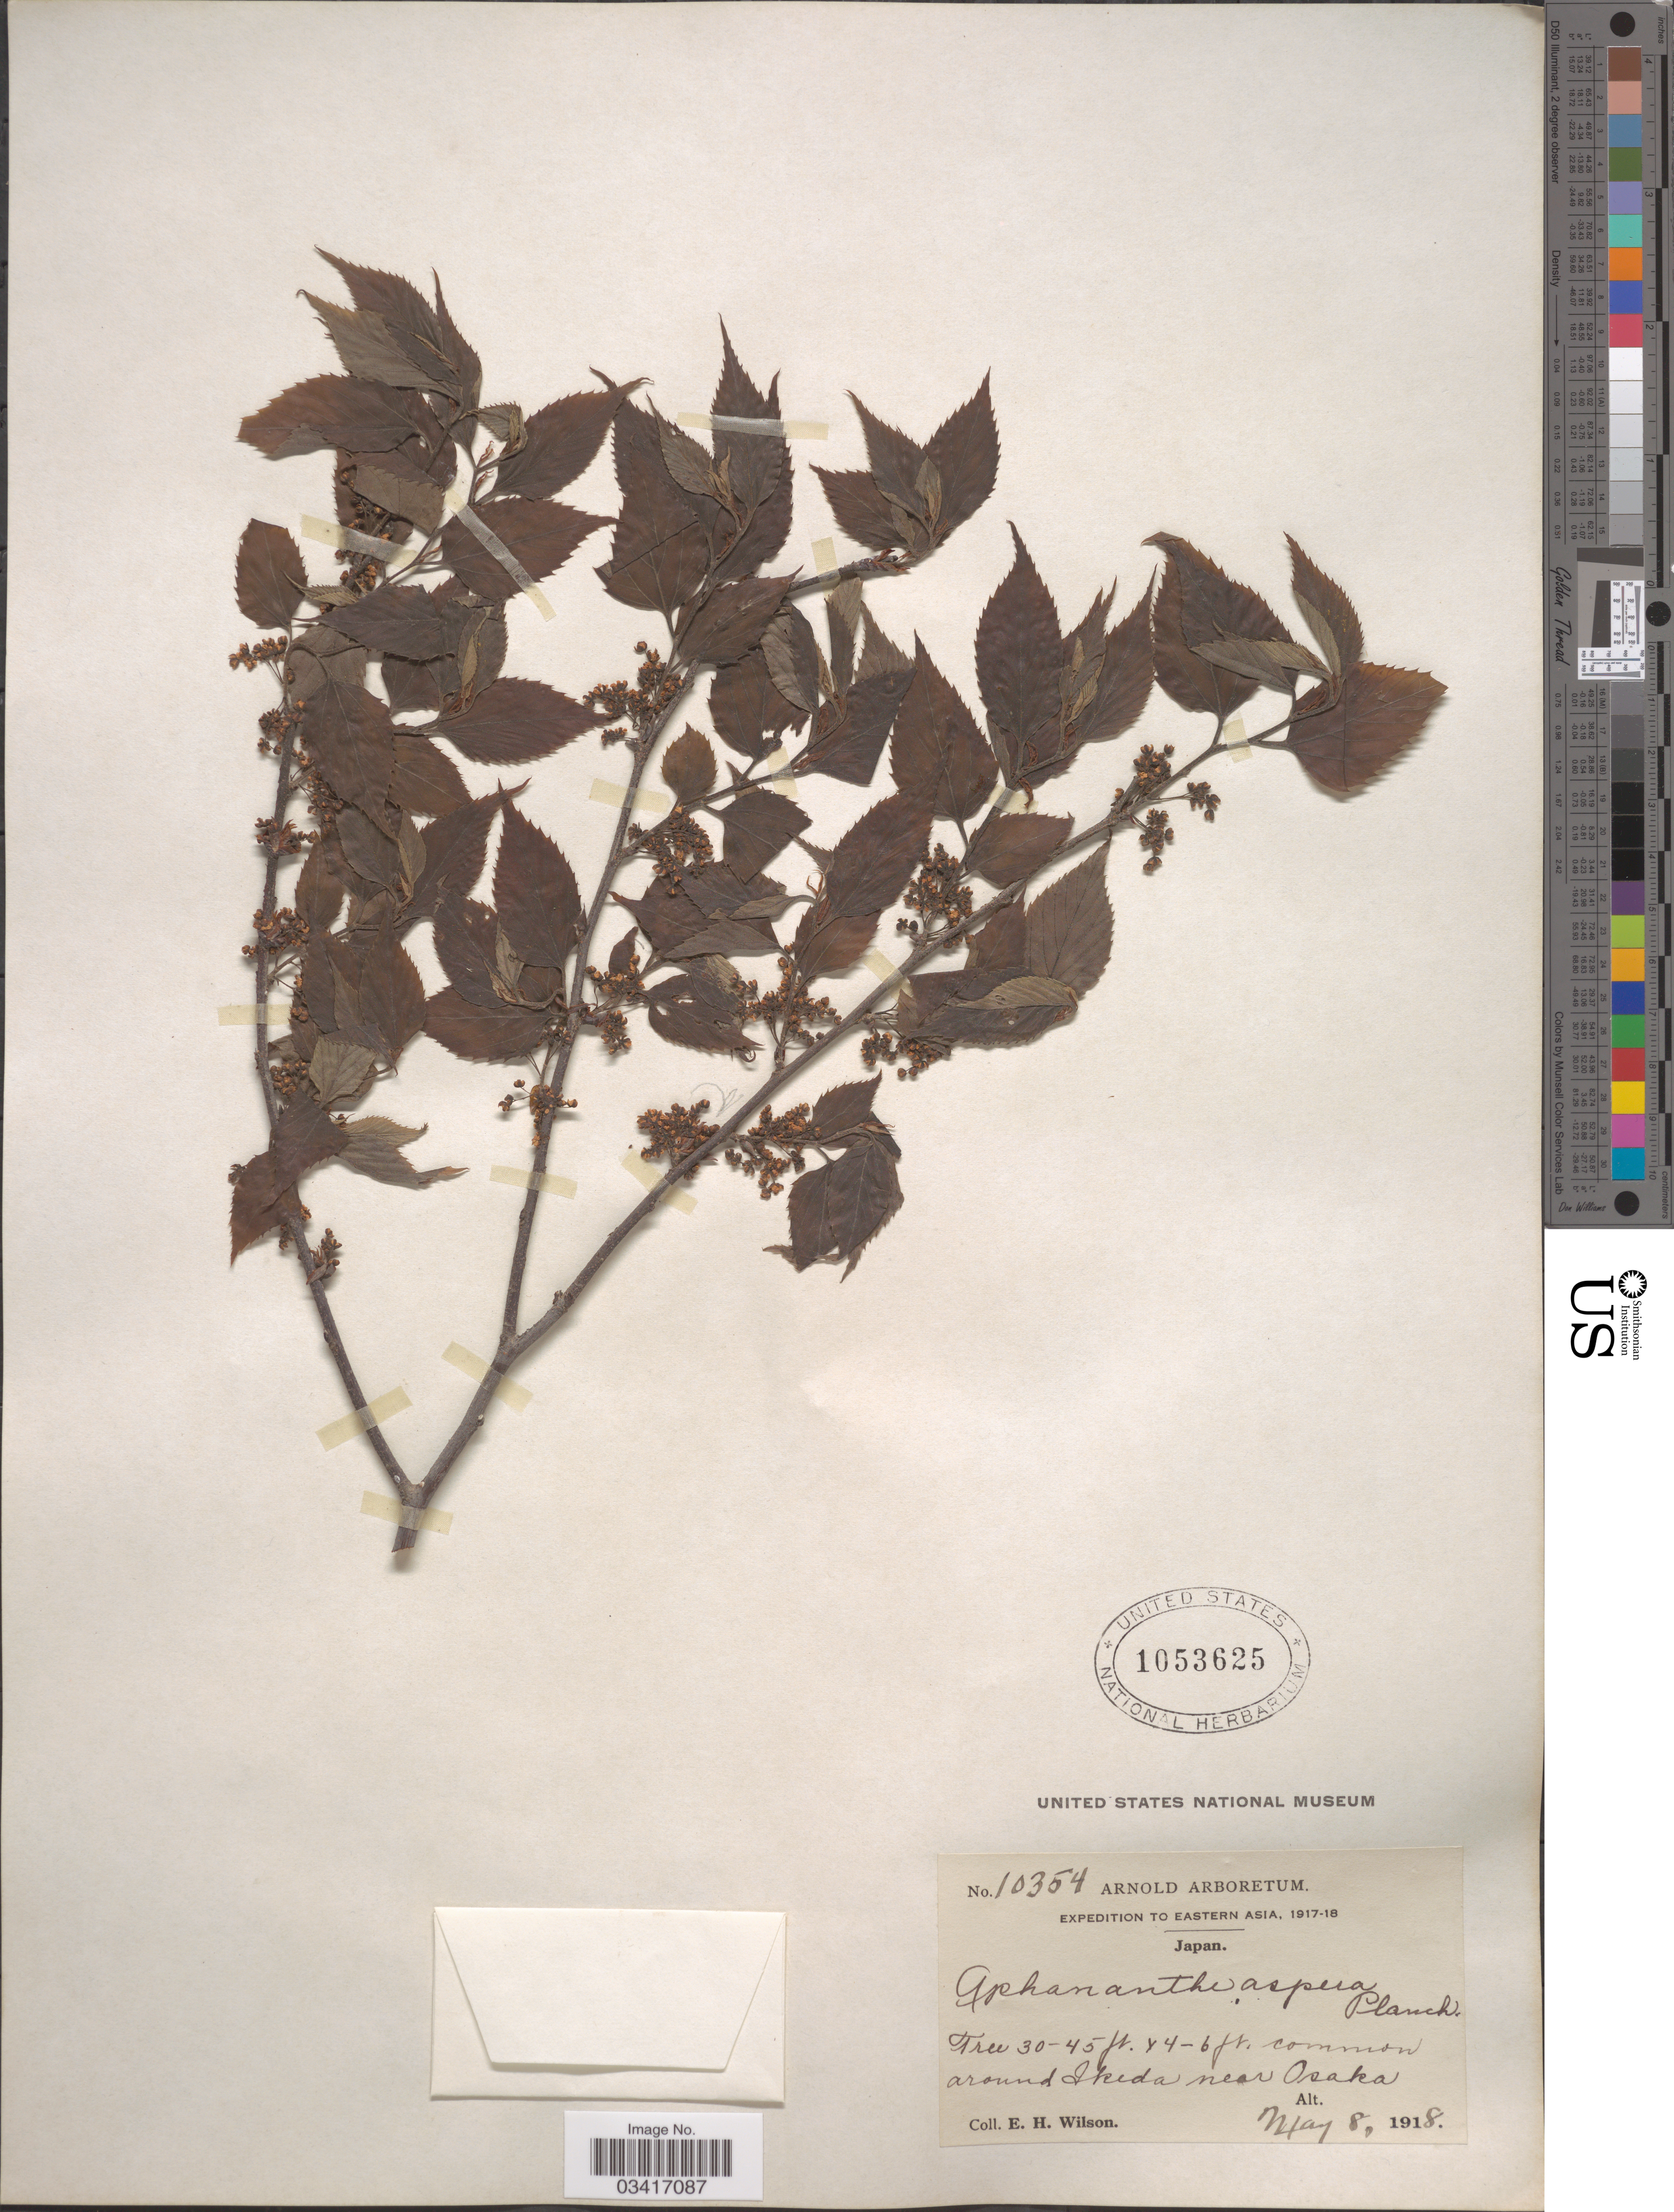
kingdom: Plantae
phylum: Tracheophyta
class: Magnoliopsida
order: Rosales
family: Cannabaceae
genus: Aphananthe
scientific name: Aphananthe aspera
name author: Planch.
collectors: E. Wilson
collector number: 10354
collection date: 1918-05-08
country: Japan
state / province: Osaka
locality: Around Ikeda near Osaka.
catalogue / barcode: US 1053625